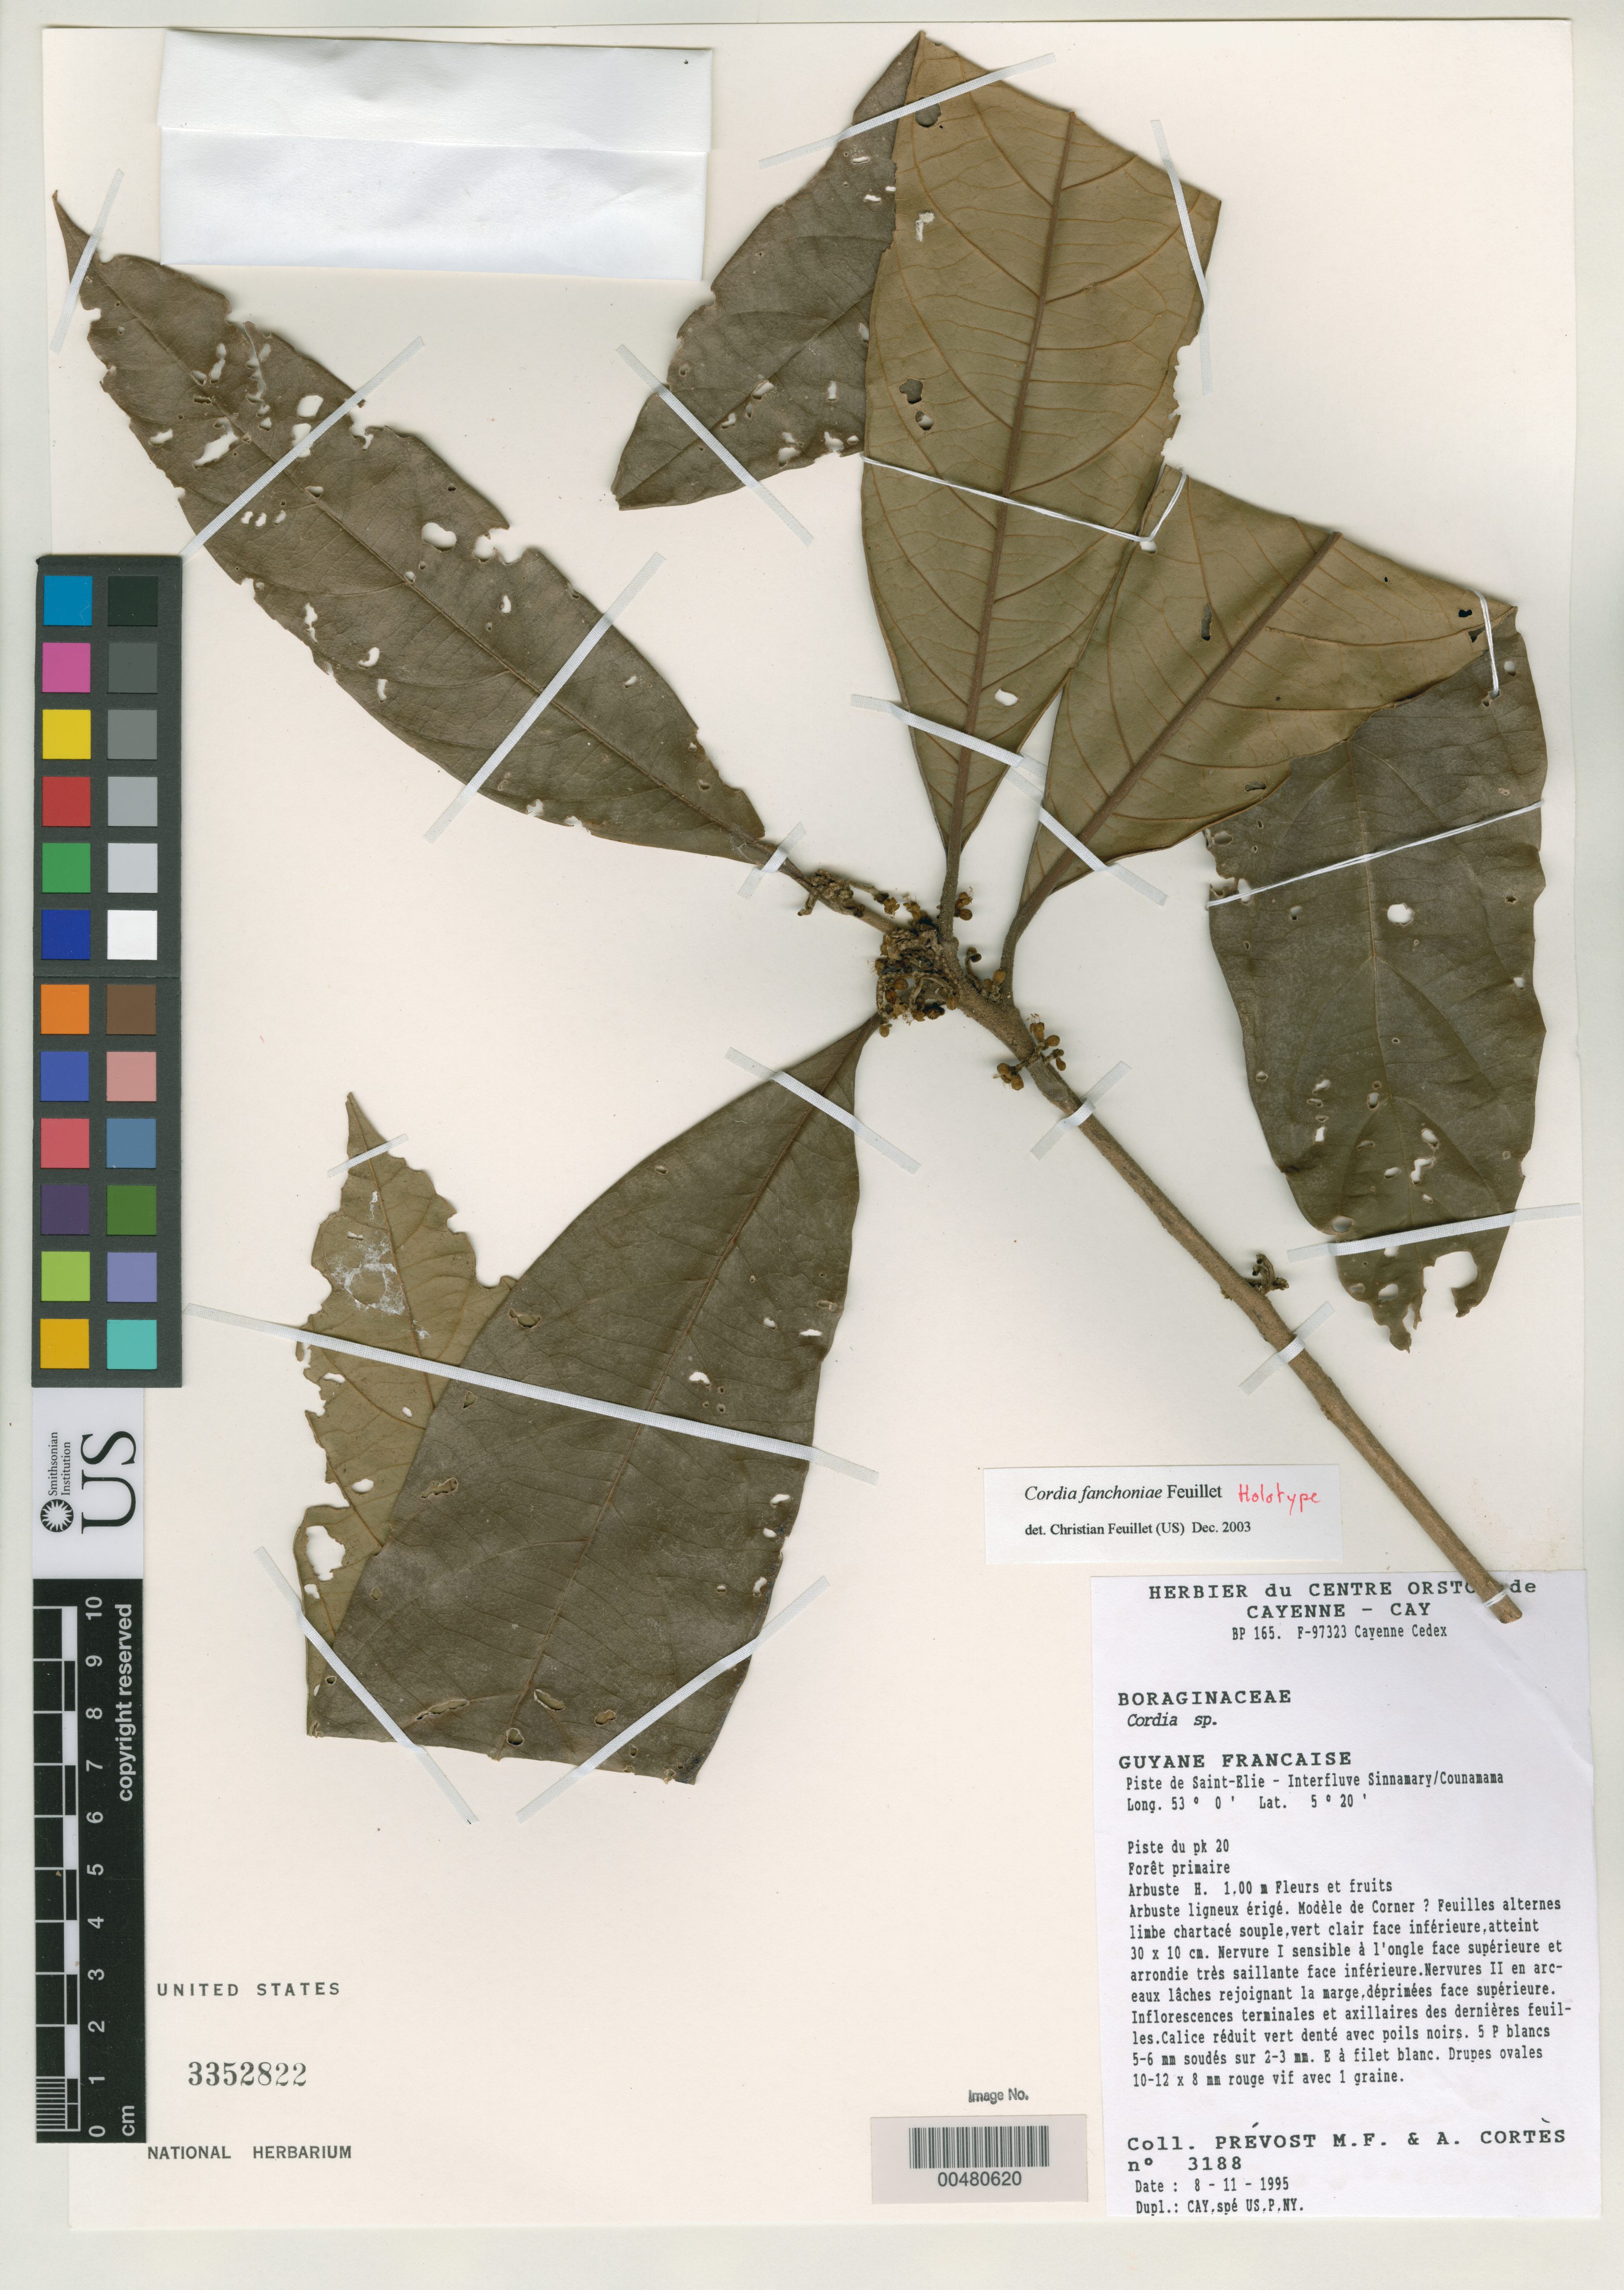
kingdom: Plantae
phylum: Tracheophyta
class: Magnoliopsida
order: Boraginales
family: Cordiaceae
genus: Cordia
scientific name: Cordia fanchoniae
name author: Feuillet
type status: Holotype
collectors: M.-F. Prévost & A. Cortès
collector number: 3188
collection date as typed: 08 Nov 1995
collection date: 1995-11-08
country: French Guiana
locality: Piste de Saint-Elie, Interfleuve Sinnamary/Counamama, Piste du pk 20.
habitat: Forêt primaire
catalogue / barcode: US 3352822